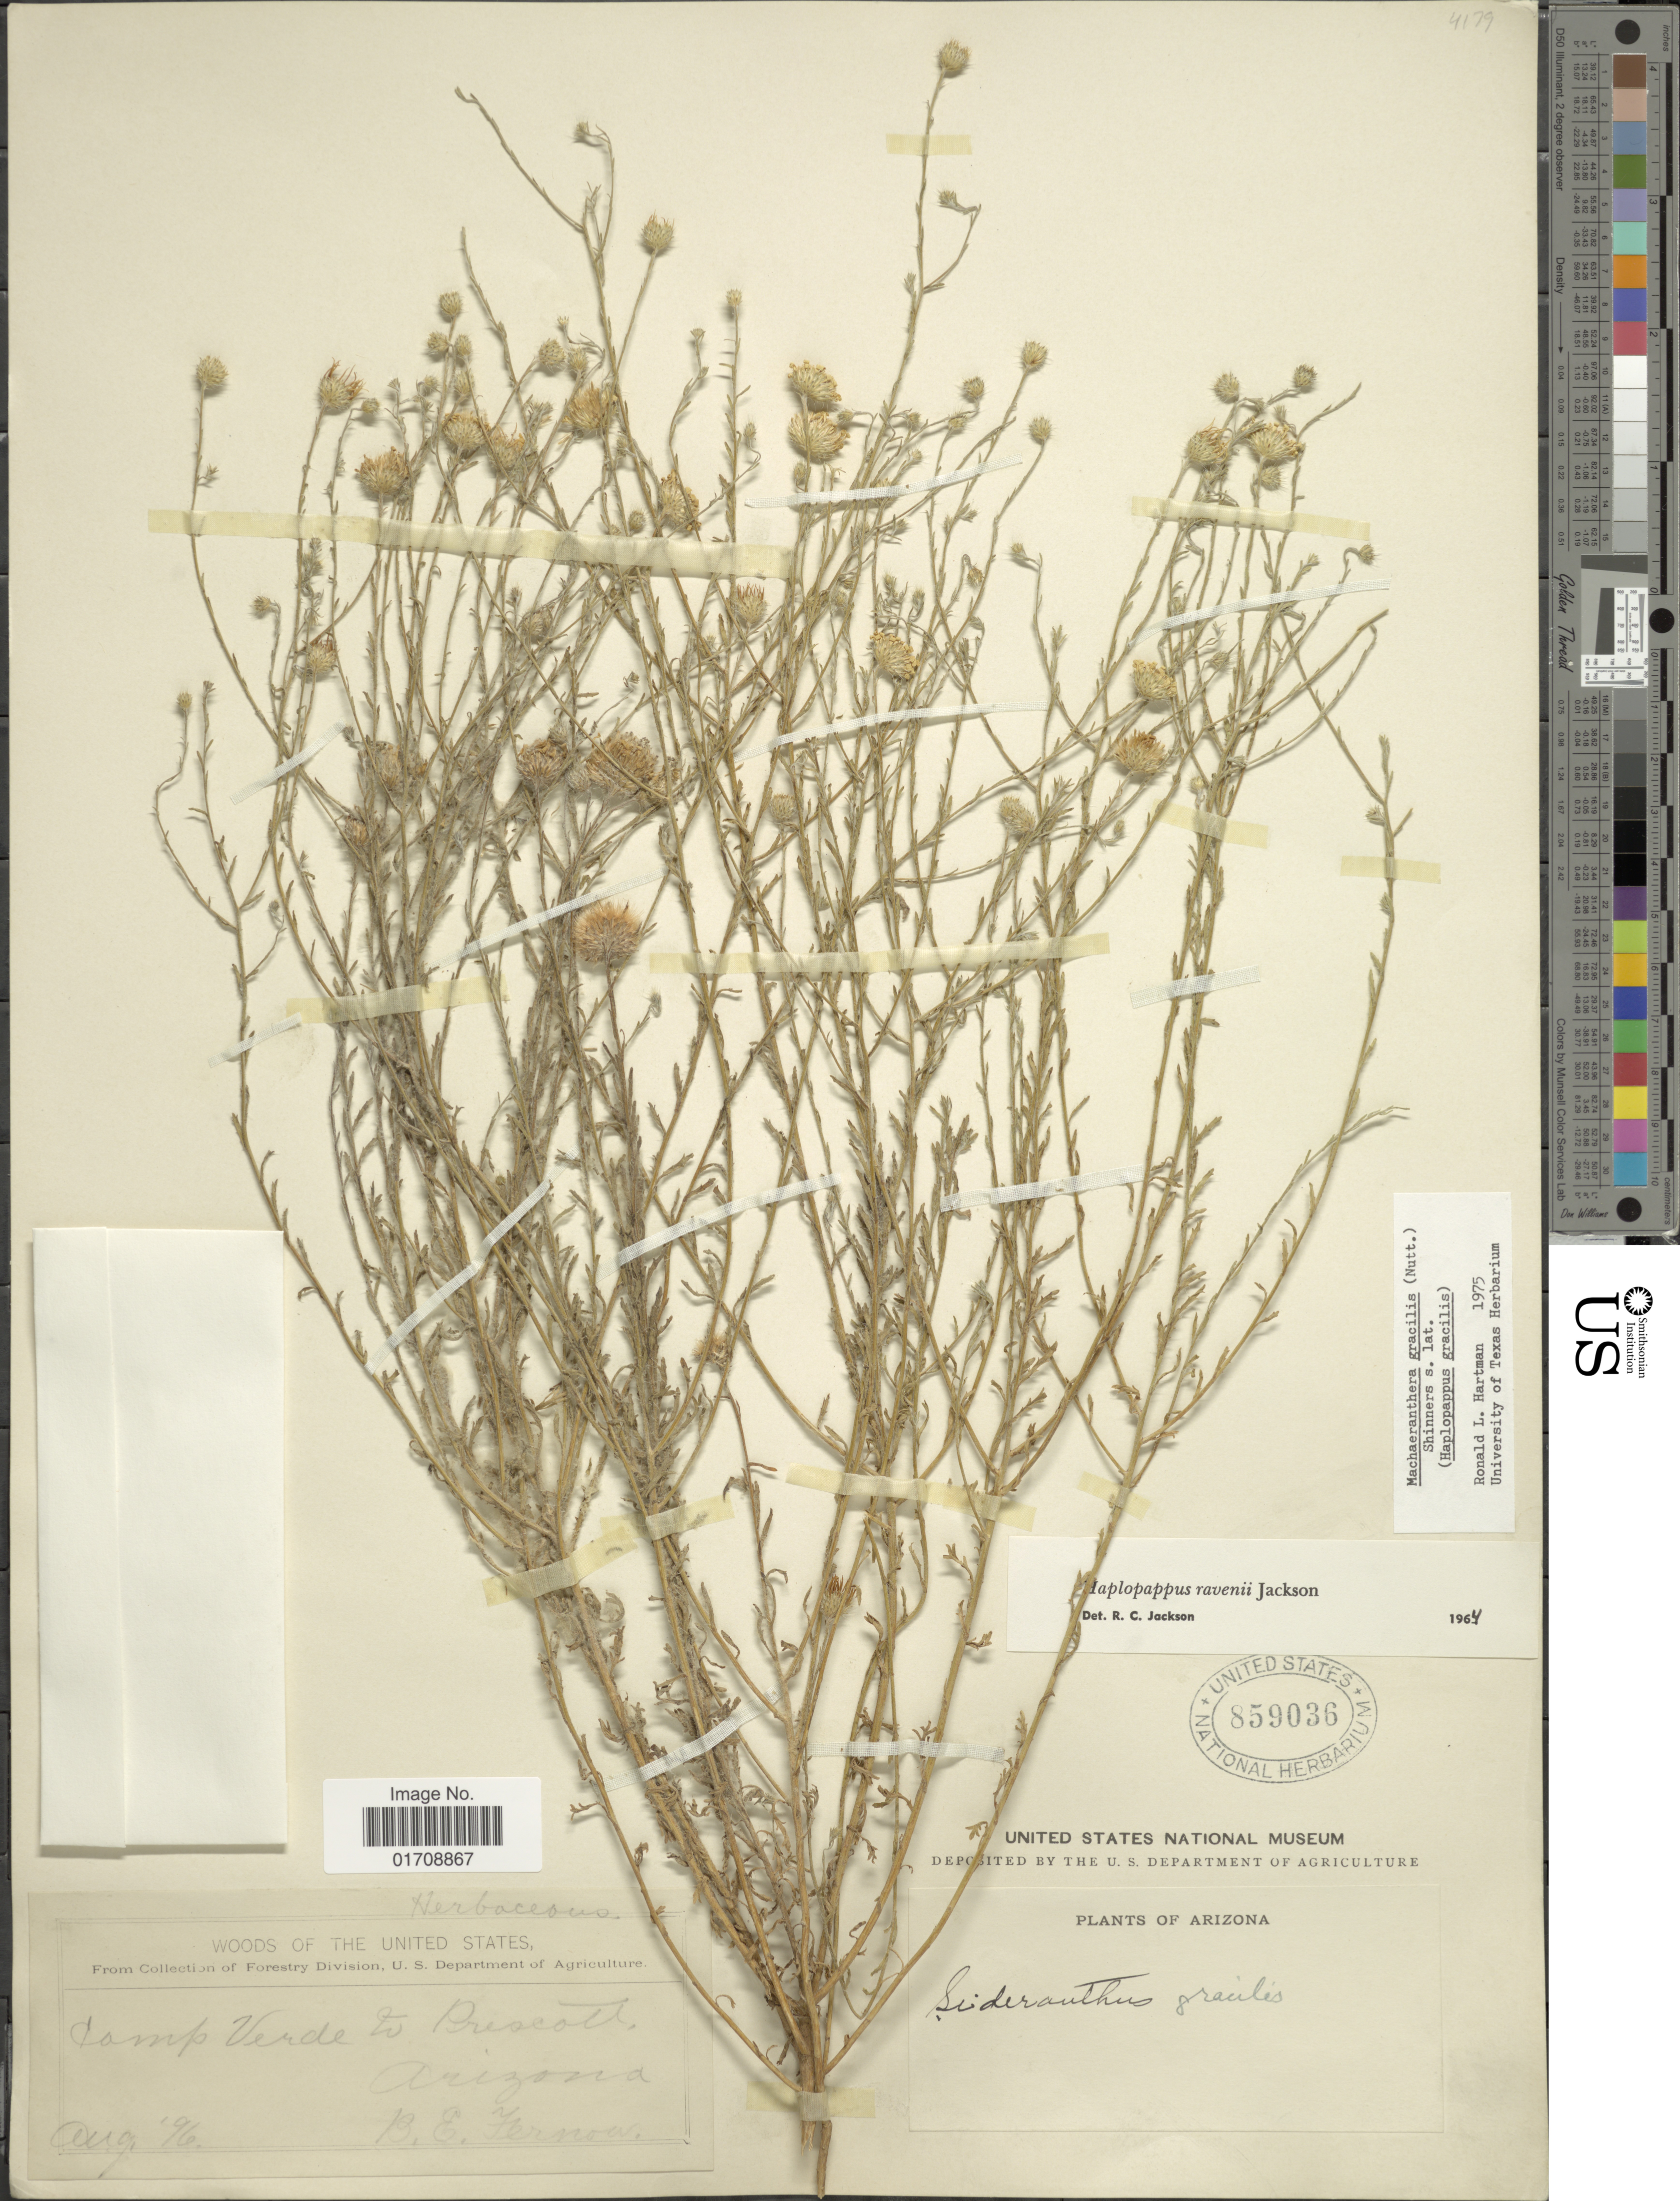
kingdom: Plantae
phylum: Tracheophyta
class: Magnoliopsida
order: Asterales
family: Asteraceae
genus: Machaeranthera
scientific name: Machaeranthera gracilis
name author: (Nutt.) Shinners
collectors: B. Fernow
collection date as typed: Transcribed d/m/y: /8/96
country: United States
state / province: Arizona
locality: Woods of the United States, Camp Verde to Prescott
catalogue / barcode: US 859036